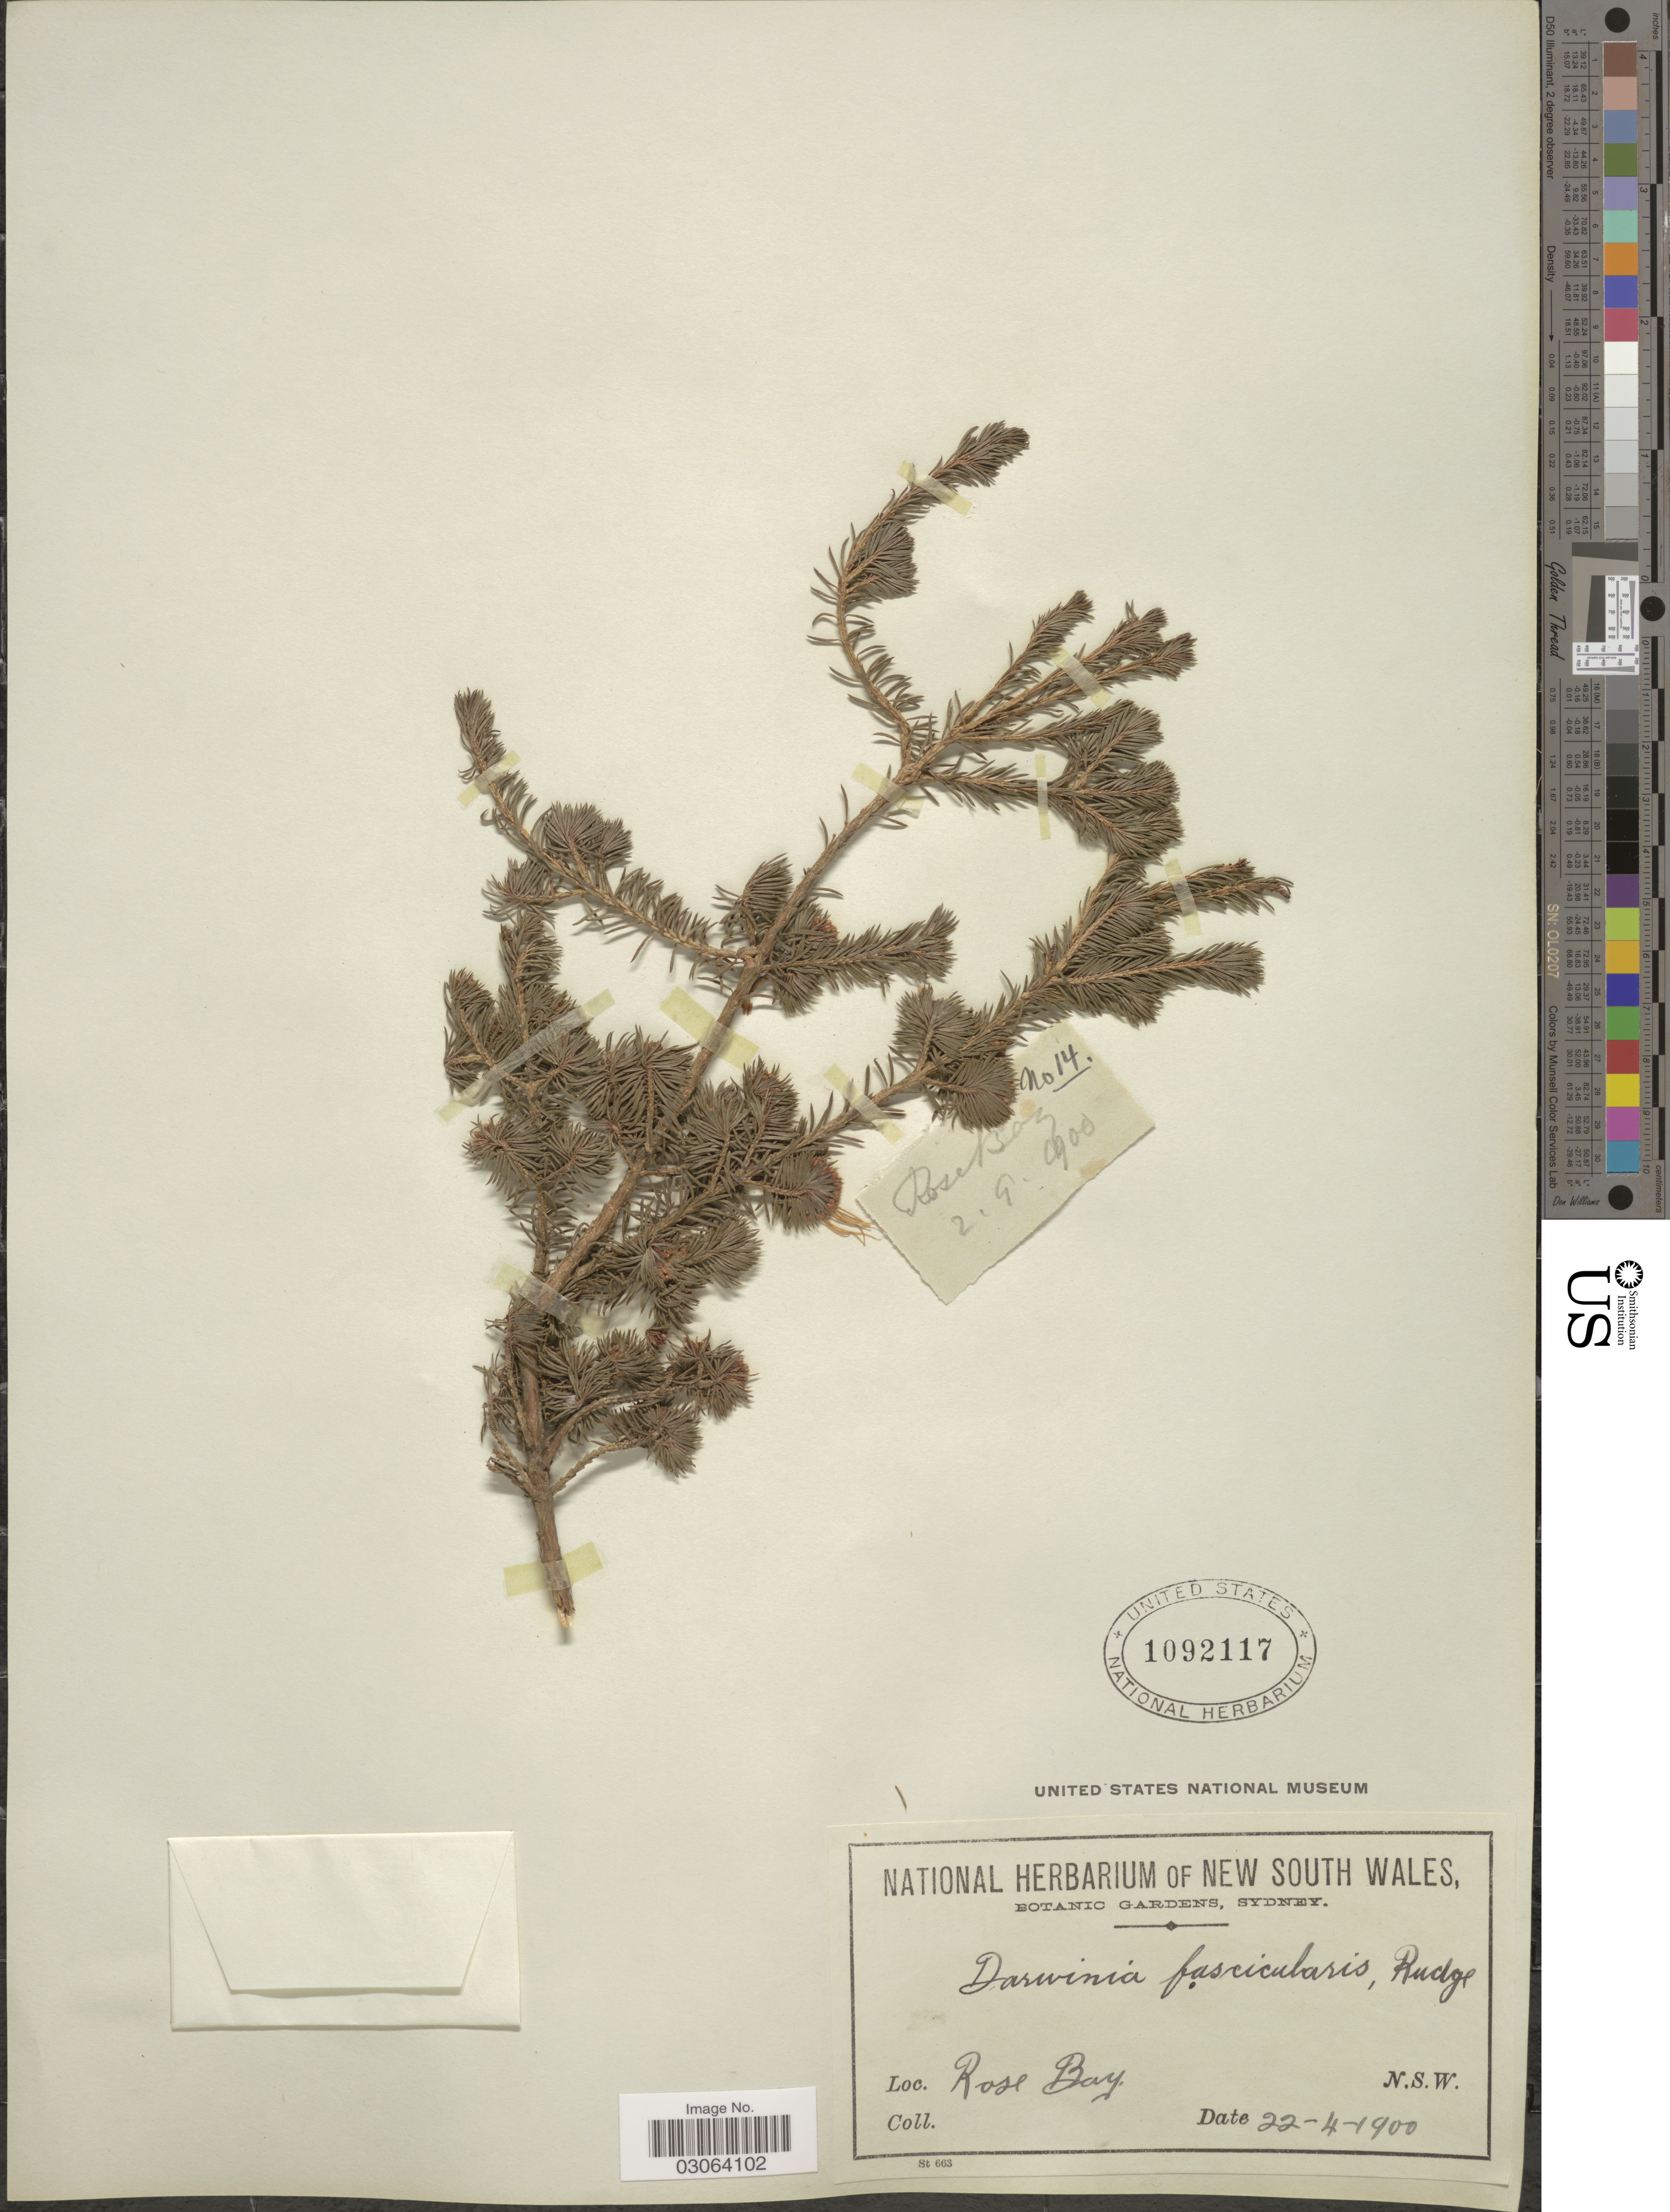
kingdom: Plantae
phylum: Tracheophyta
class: Magnoliopsida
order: Myrtales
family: Myrtaceae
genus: Darwinia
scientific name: Darwinia fascicularis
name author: Rudge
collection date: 1900-04-22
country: Australia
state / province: New South Wales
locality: Rose Bay.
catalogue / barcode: US 1092117